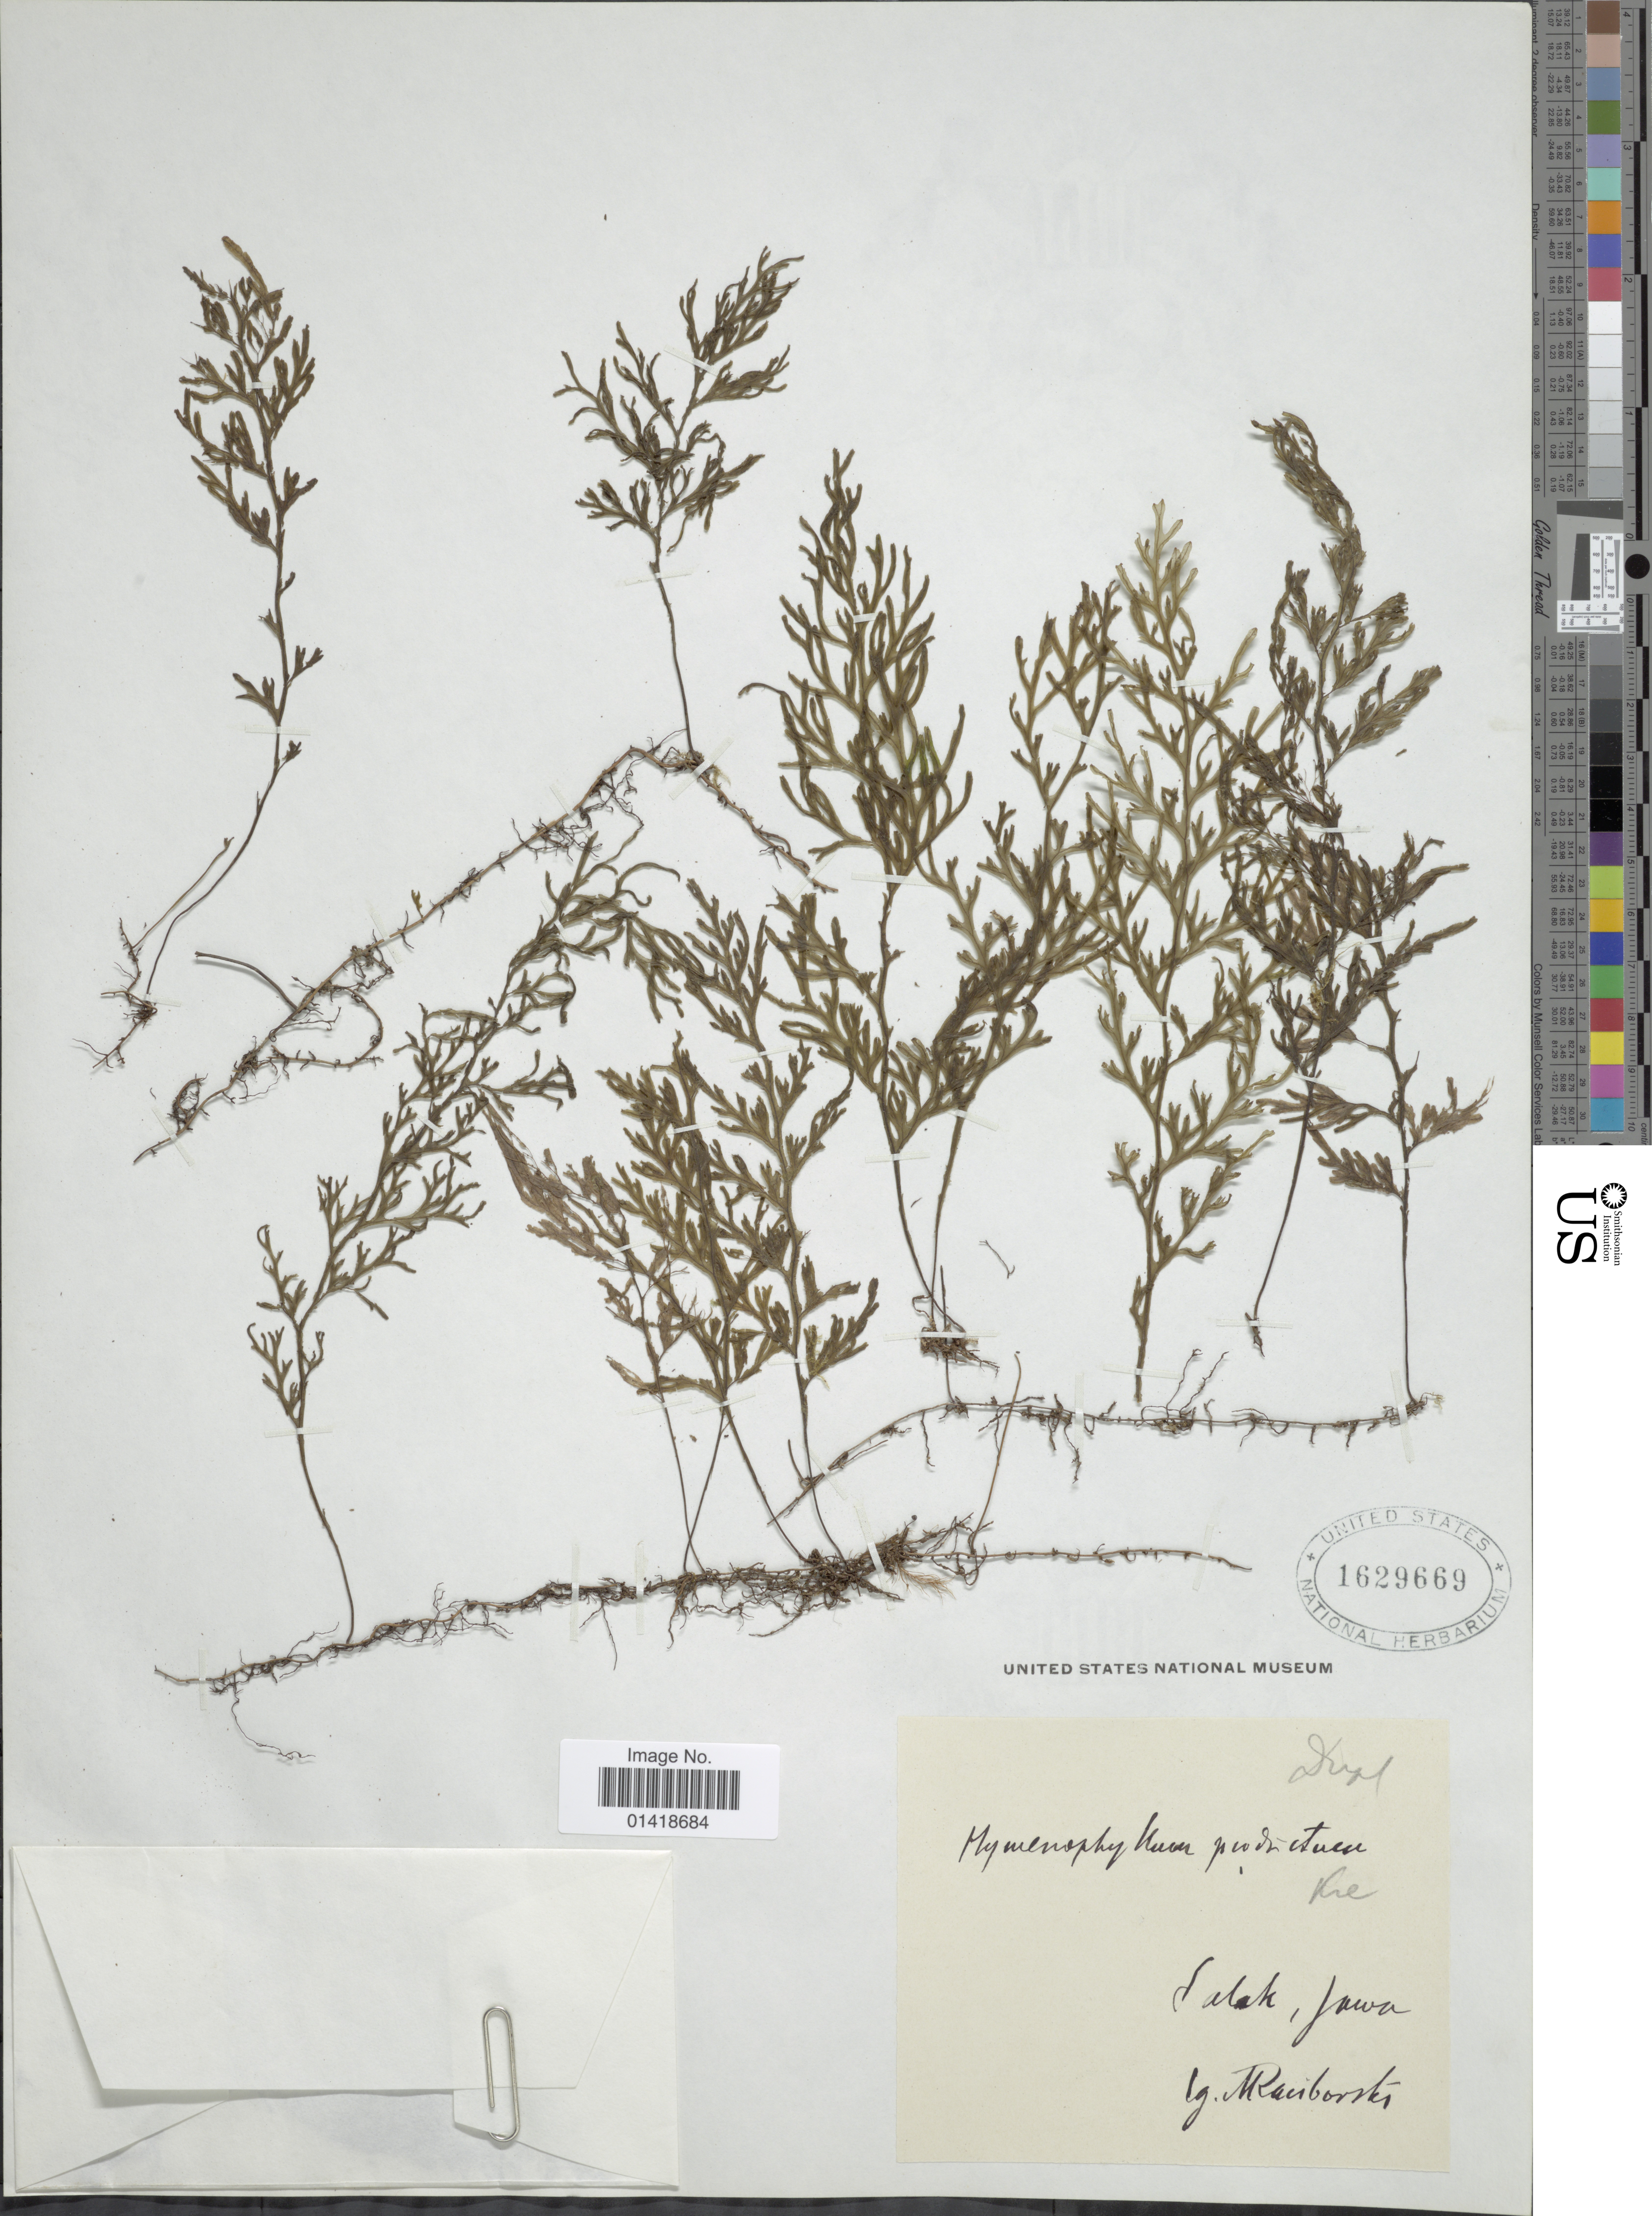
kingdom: Plantae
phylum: Tracheophyta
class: Polypodiopsida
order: Hymenophyllales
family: Hymenophyllaceae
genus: Hymenophyllum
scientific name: Hymenophyllum productum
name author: Kunze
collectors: M. Raciborski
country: Indonesia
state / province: Java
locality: Salak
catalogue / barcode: US 1629669